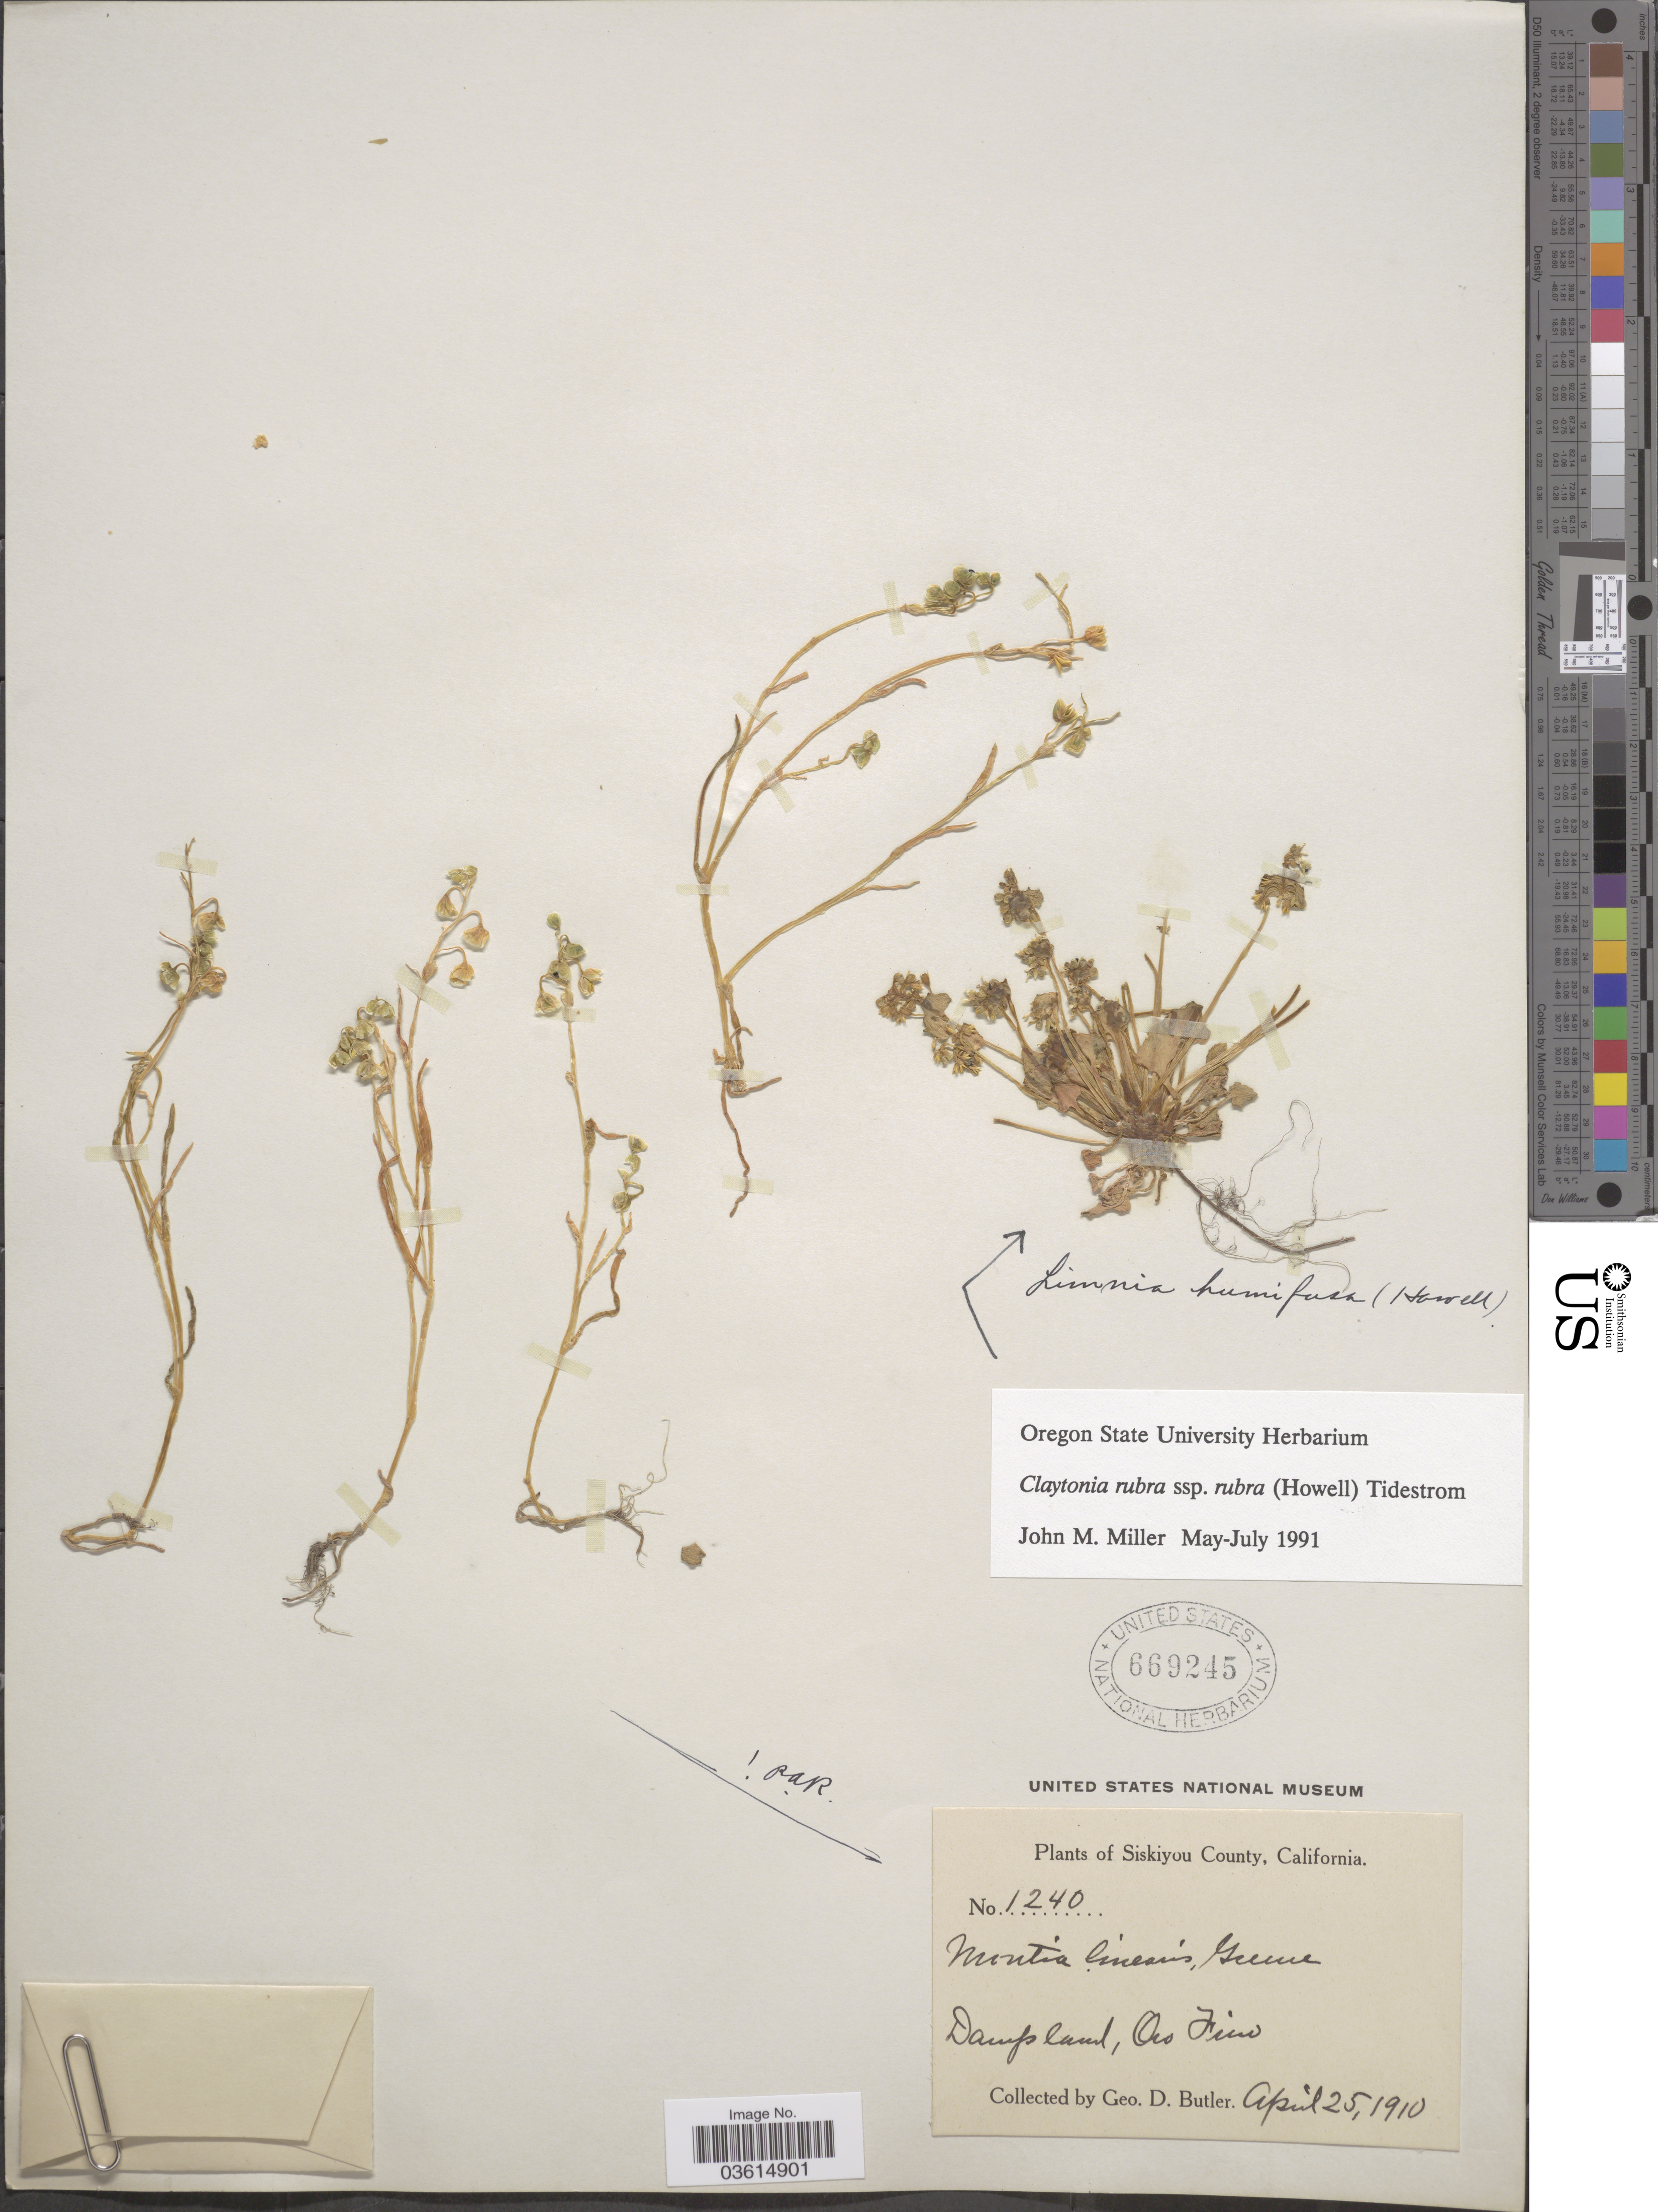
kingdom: Plantae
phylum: Tracheophyta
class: Magnoliopsida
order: Caryophyllales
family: Montiaceae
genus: Claytonia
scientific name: Claytonia rubra subsp. rubra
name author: (Howell) Tidestr.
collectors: G. D. Butler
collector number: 1240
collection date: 1910-04-25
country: United States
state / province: California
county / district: Siskiyou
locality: Siskiyou County. Oro Fino.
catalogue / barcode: US 669245